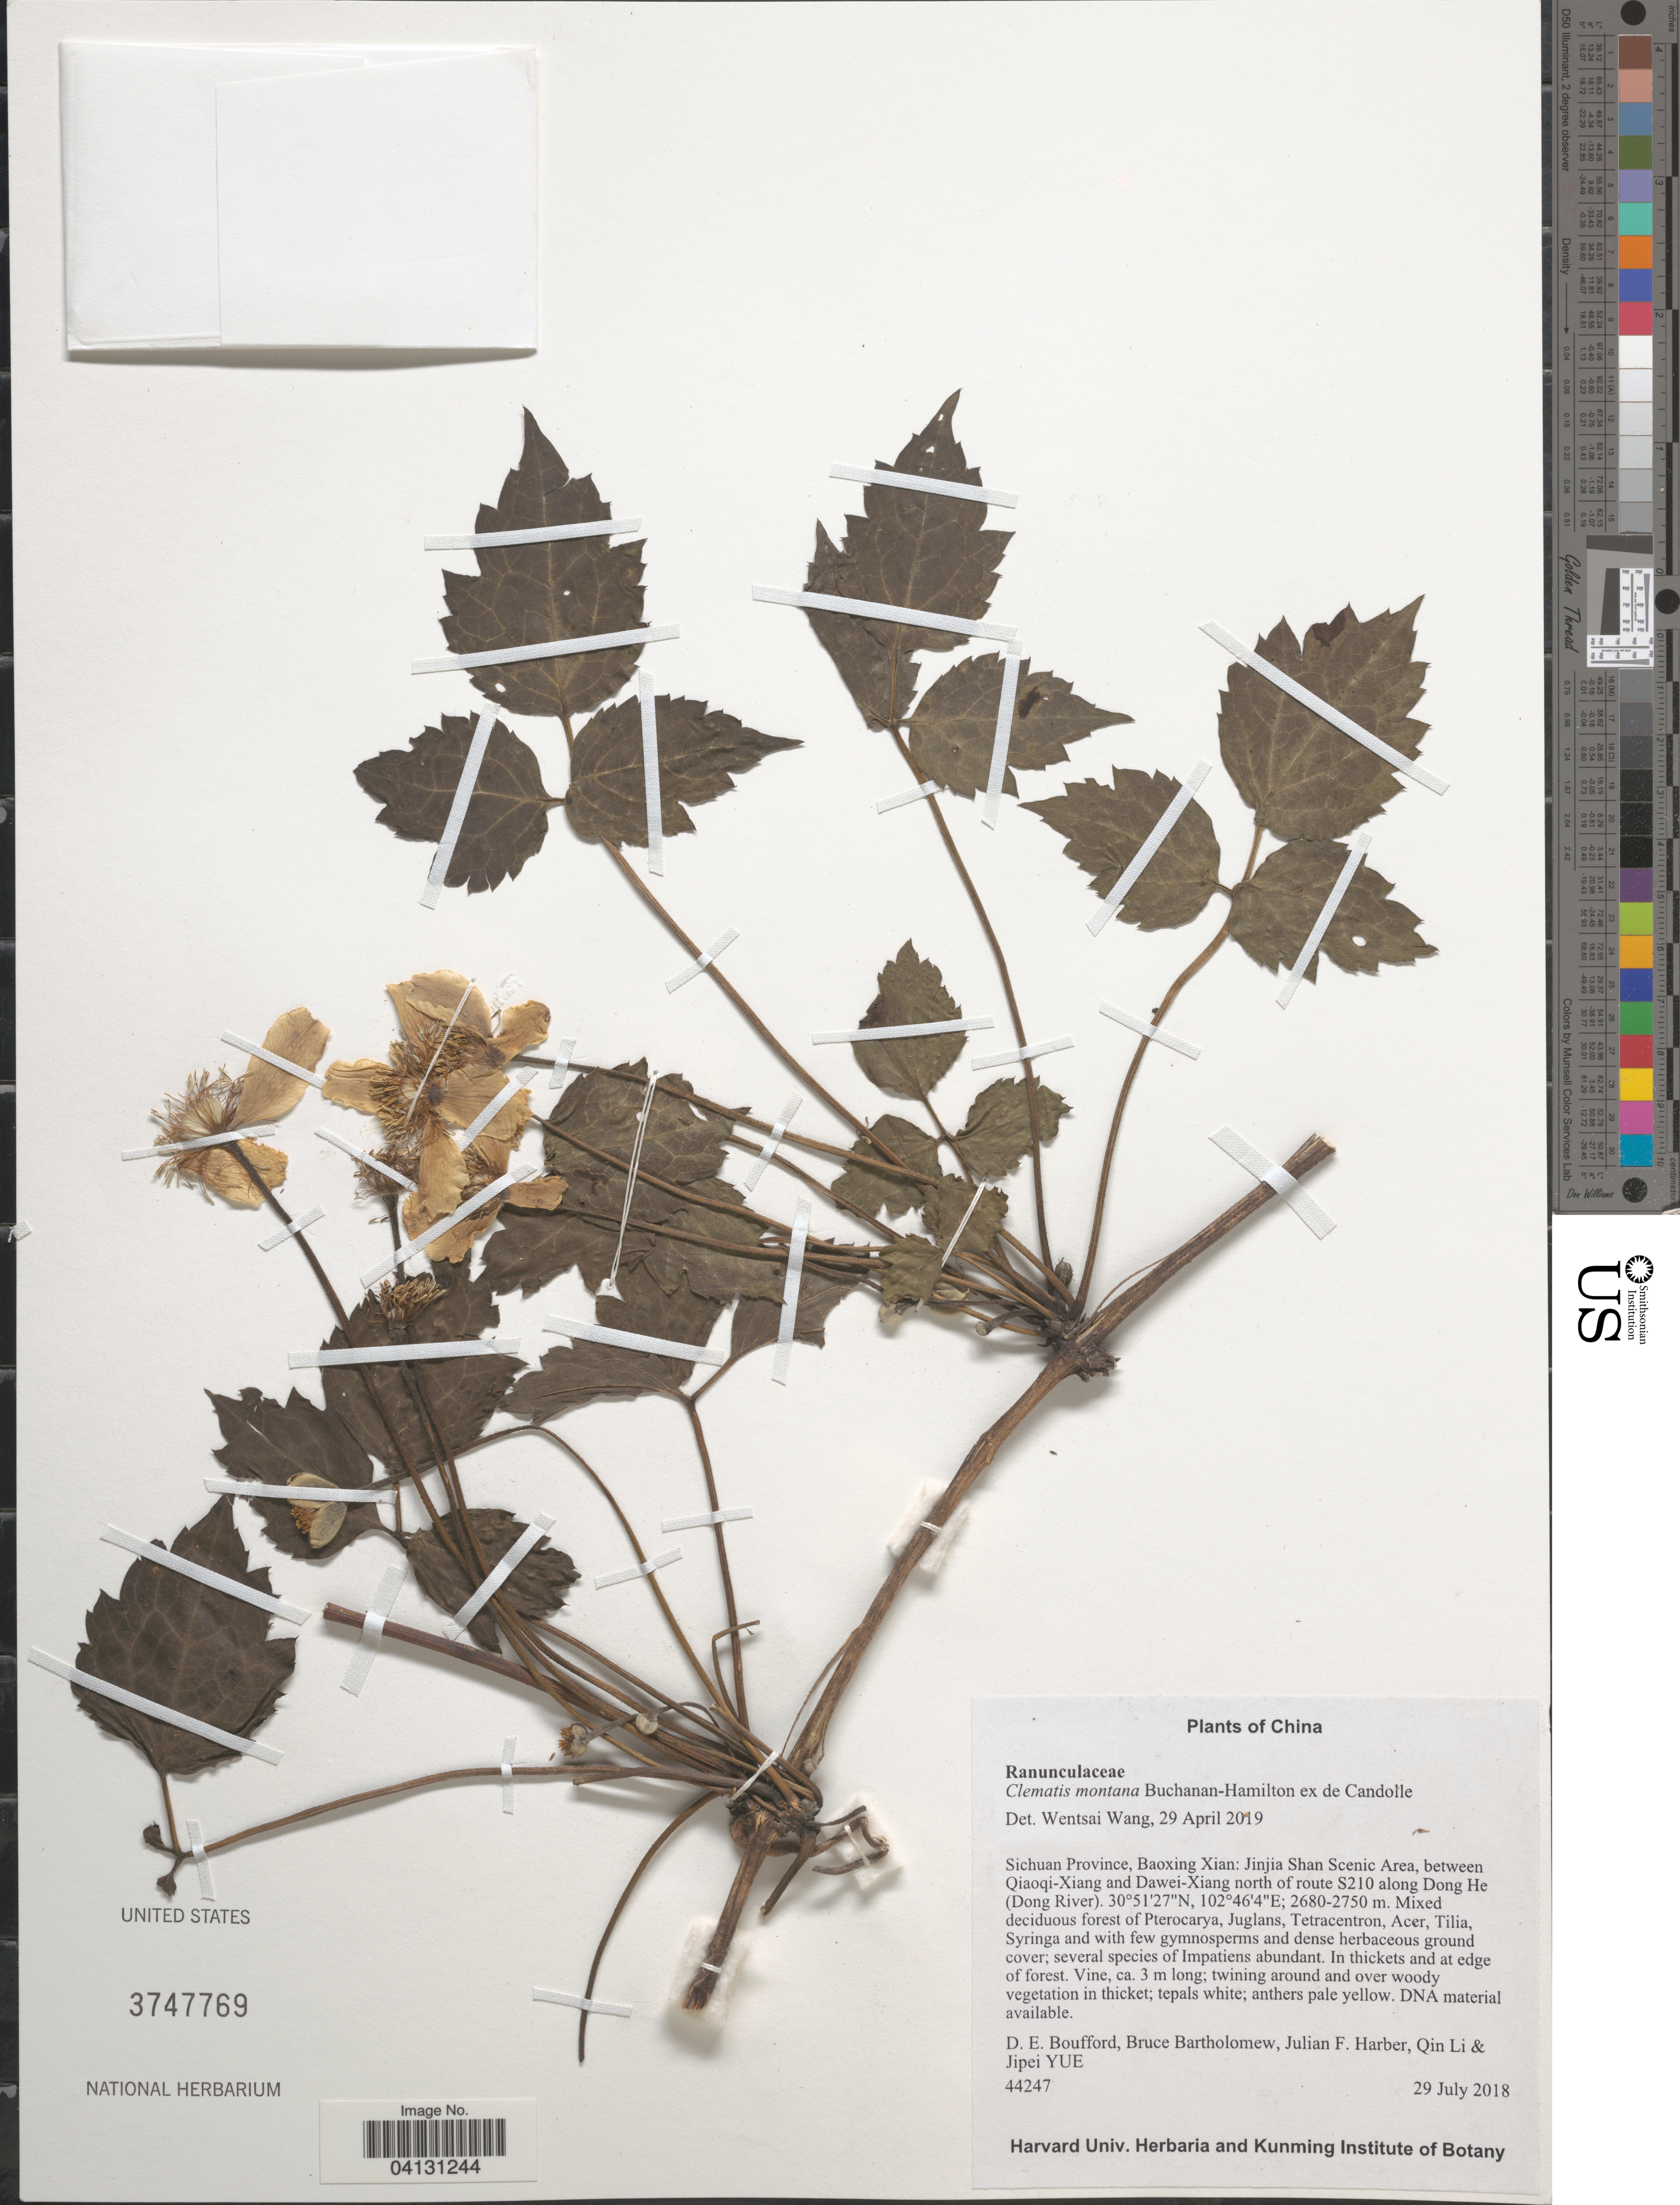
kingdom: Plantae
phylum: Tracheophyta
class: Magnoliopsida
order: Ranunculales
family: Ranunculaceae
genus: Clematis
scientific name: Clematis montana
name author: Buch.-Ham. ex DC.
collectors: D. E. Boufford, B. Bartholomew, J. Harber, Q. J. Li & J. Yue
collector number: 44247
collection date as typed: Transcribed d/m/y: 29/7/2018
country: China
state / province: Sichuan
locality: Baoxing Xian: Jinjia Shan Scenic Area, between Qiaoqi-Xiang and Dawei-Xiang north of route S210 along Dong He (Dong River).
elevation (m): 2680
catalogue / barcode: US 3747769